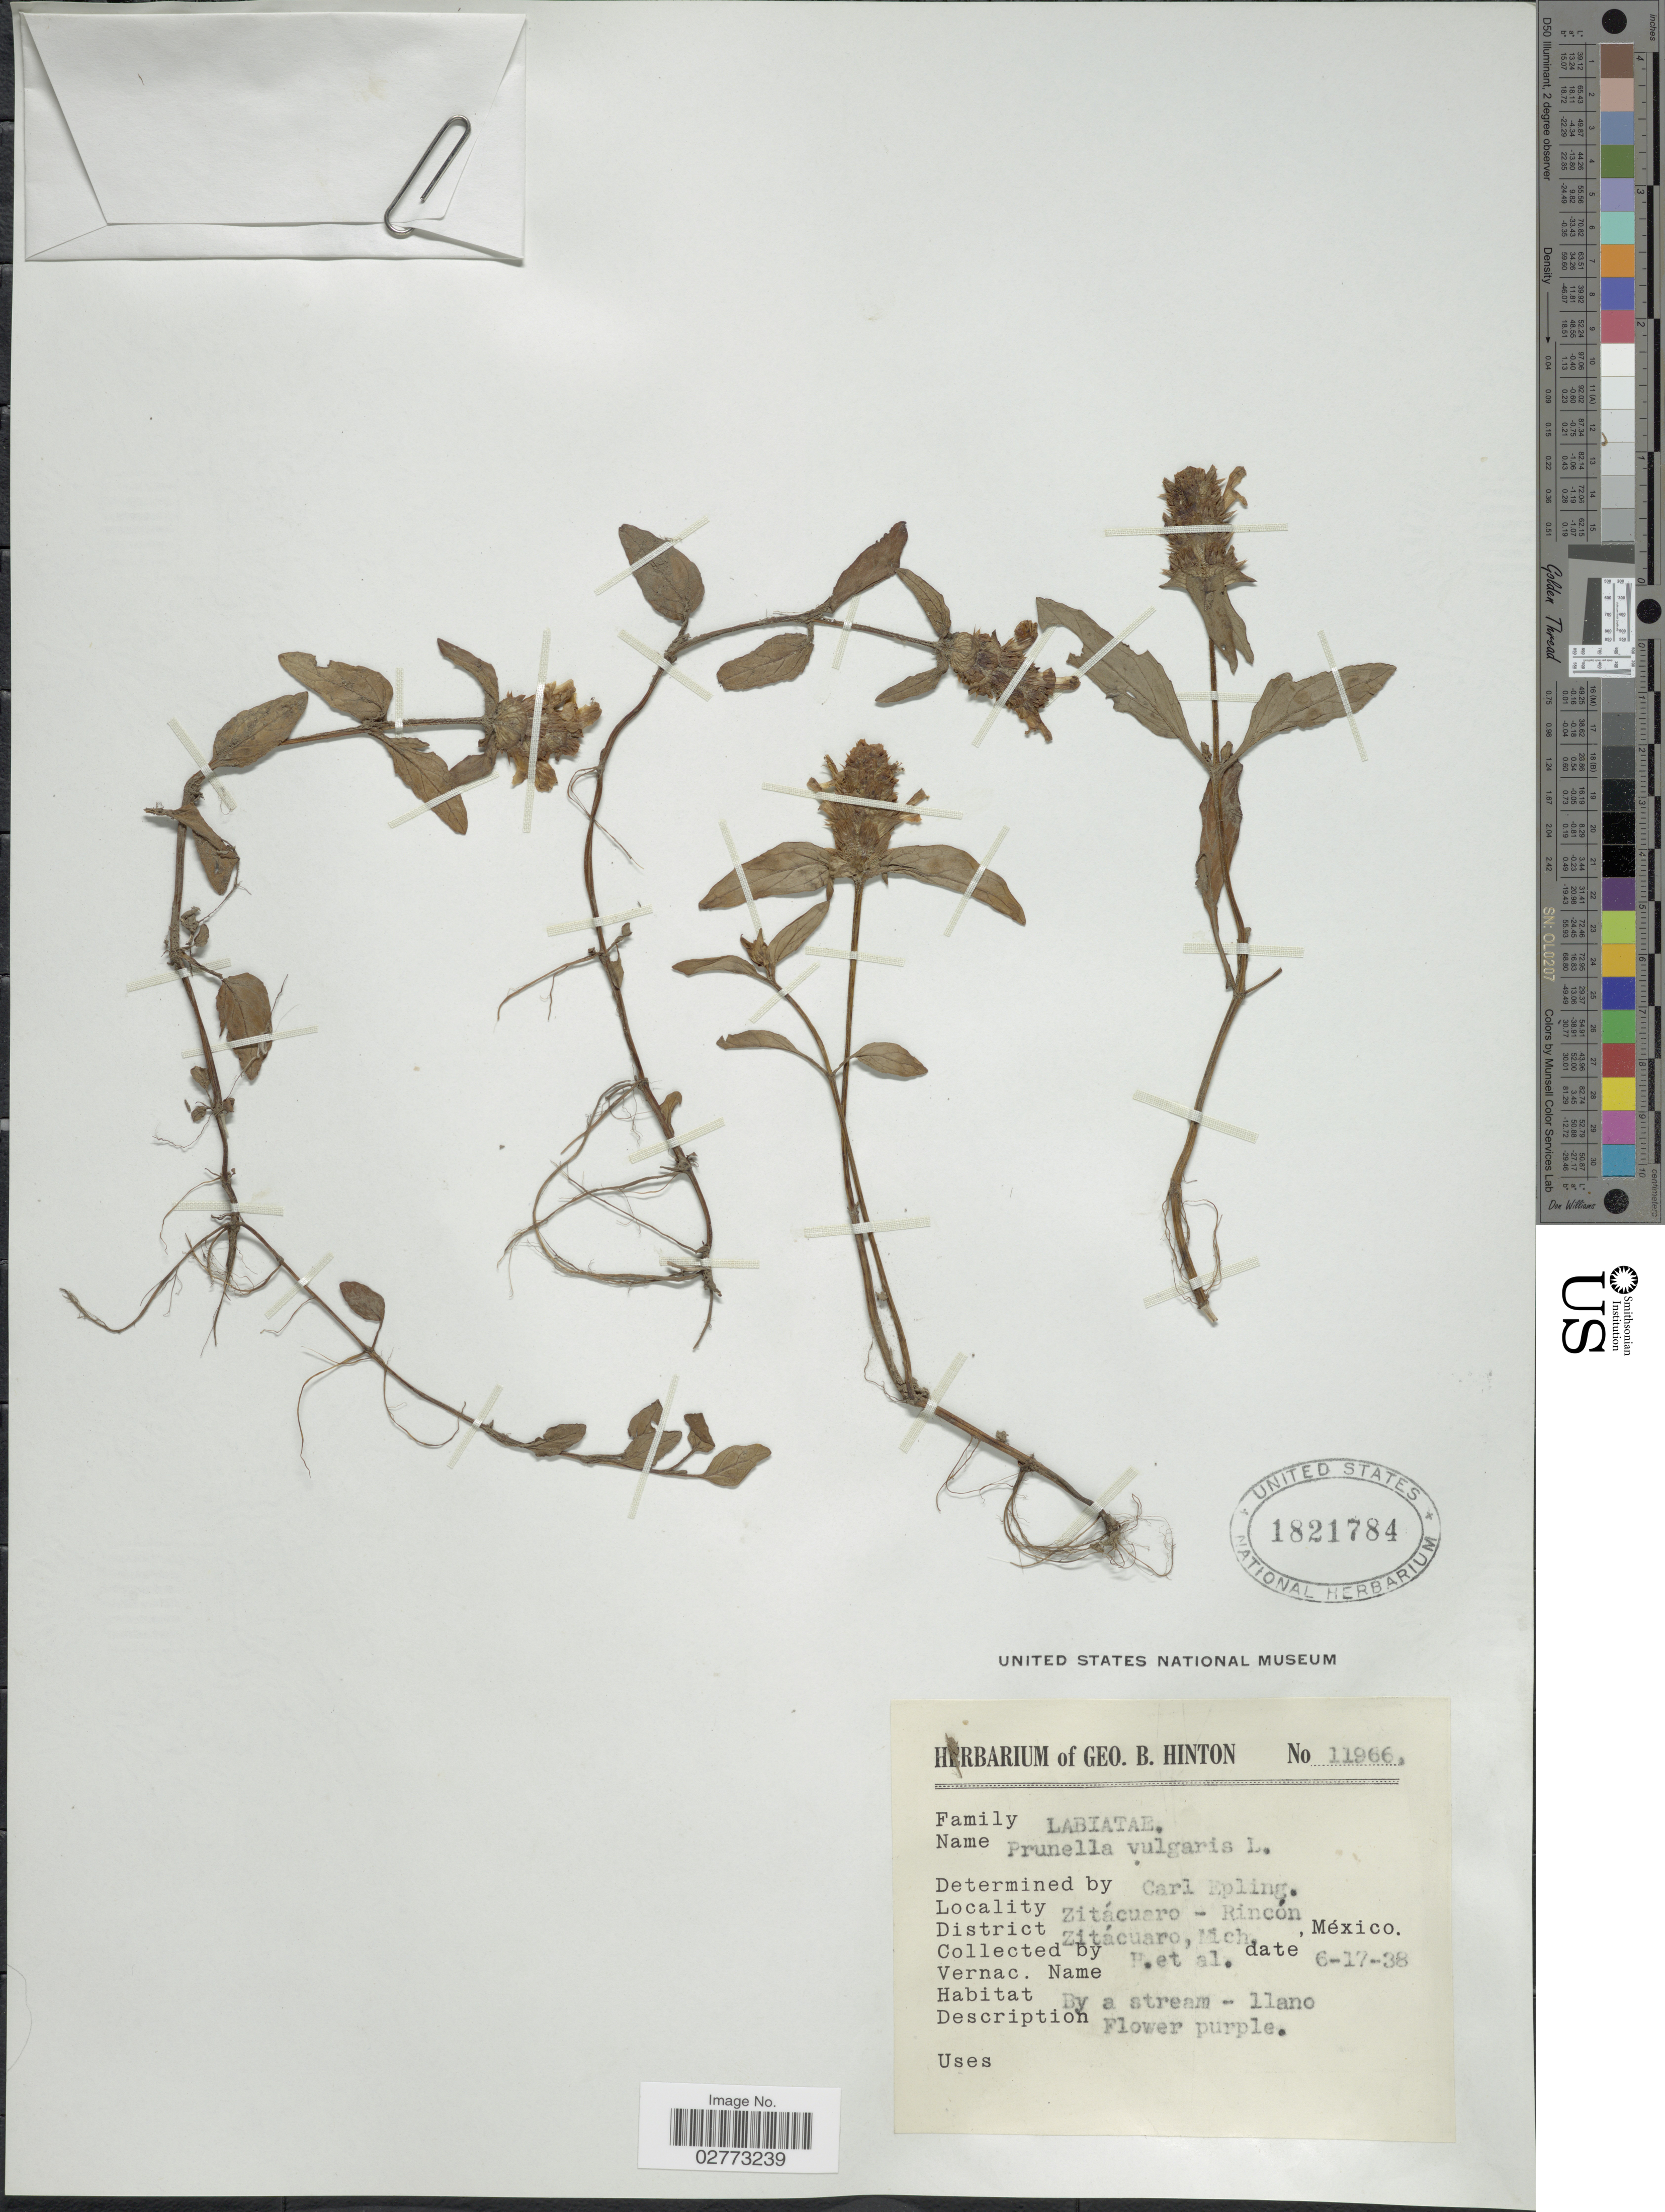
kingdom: Plantae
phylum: Tracheophyta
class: Magnoliopsida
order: Lamiales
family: Lamiaceae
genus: Prunella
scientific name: Prunella vulgaris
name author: L.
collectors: G. B. Hinton & et al.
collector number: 11966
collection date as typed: Transcribed d/m/y: 17/6/38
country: Mexico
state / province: Michoacán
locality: Zitácuaro-Rincón, District Zitácuaro, Mich.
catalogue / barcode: US 1821784